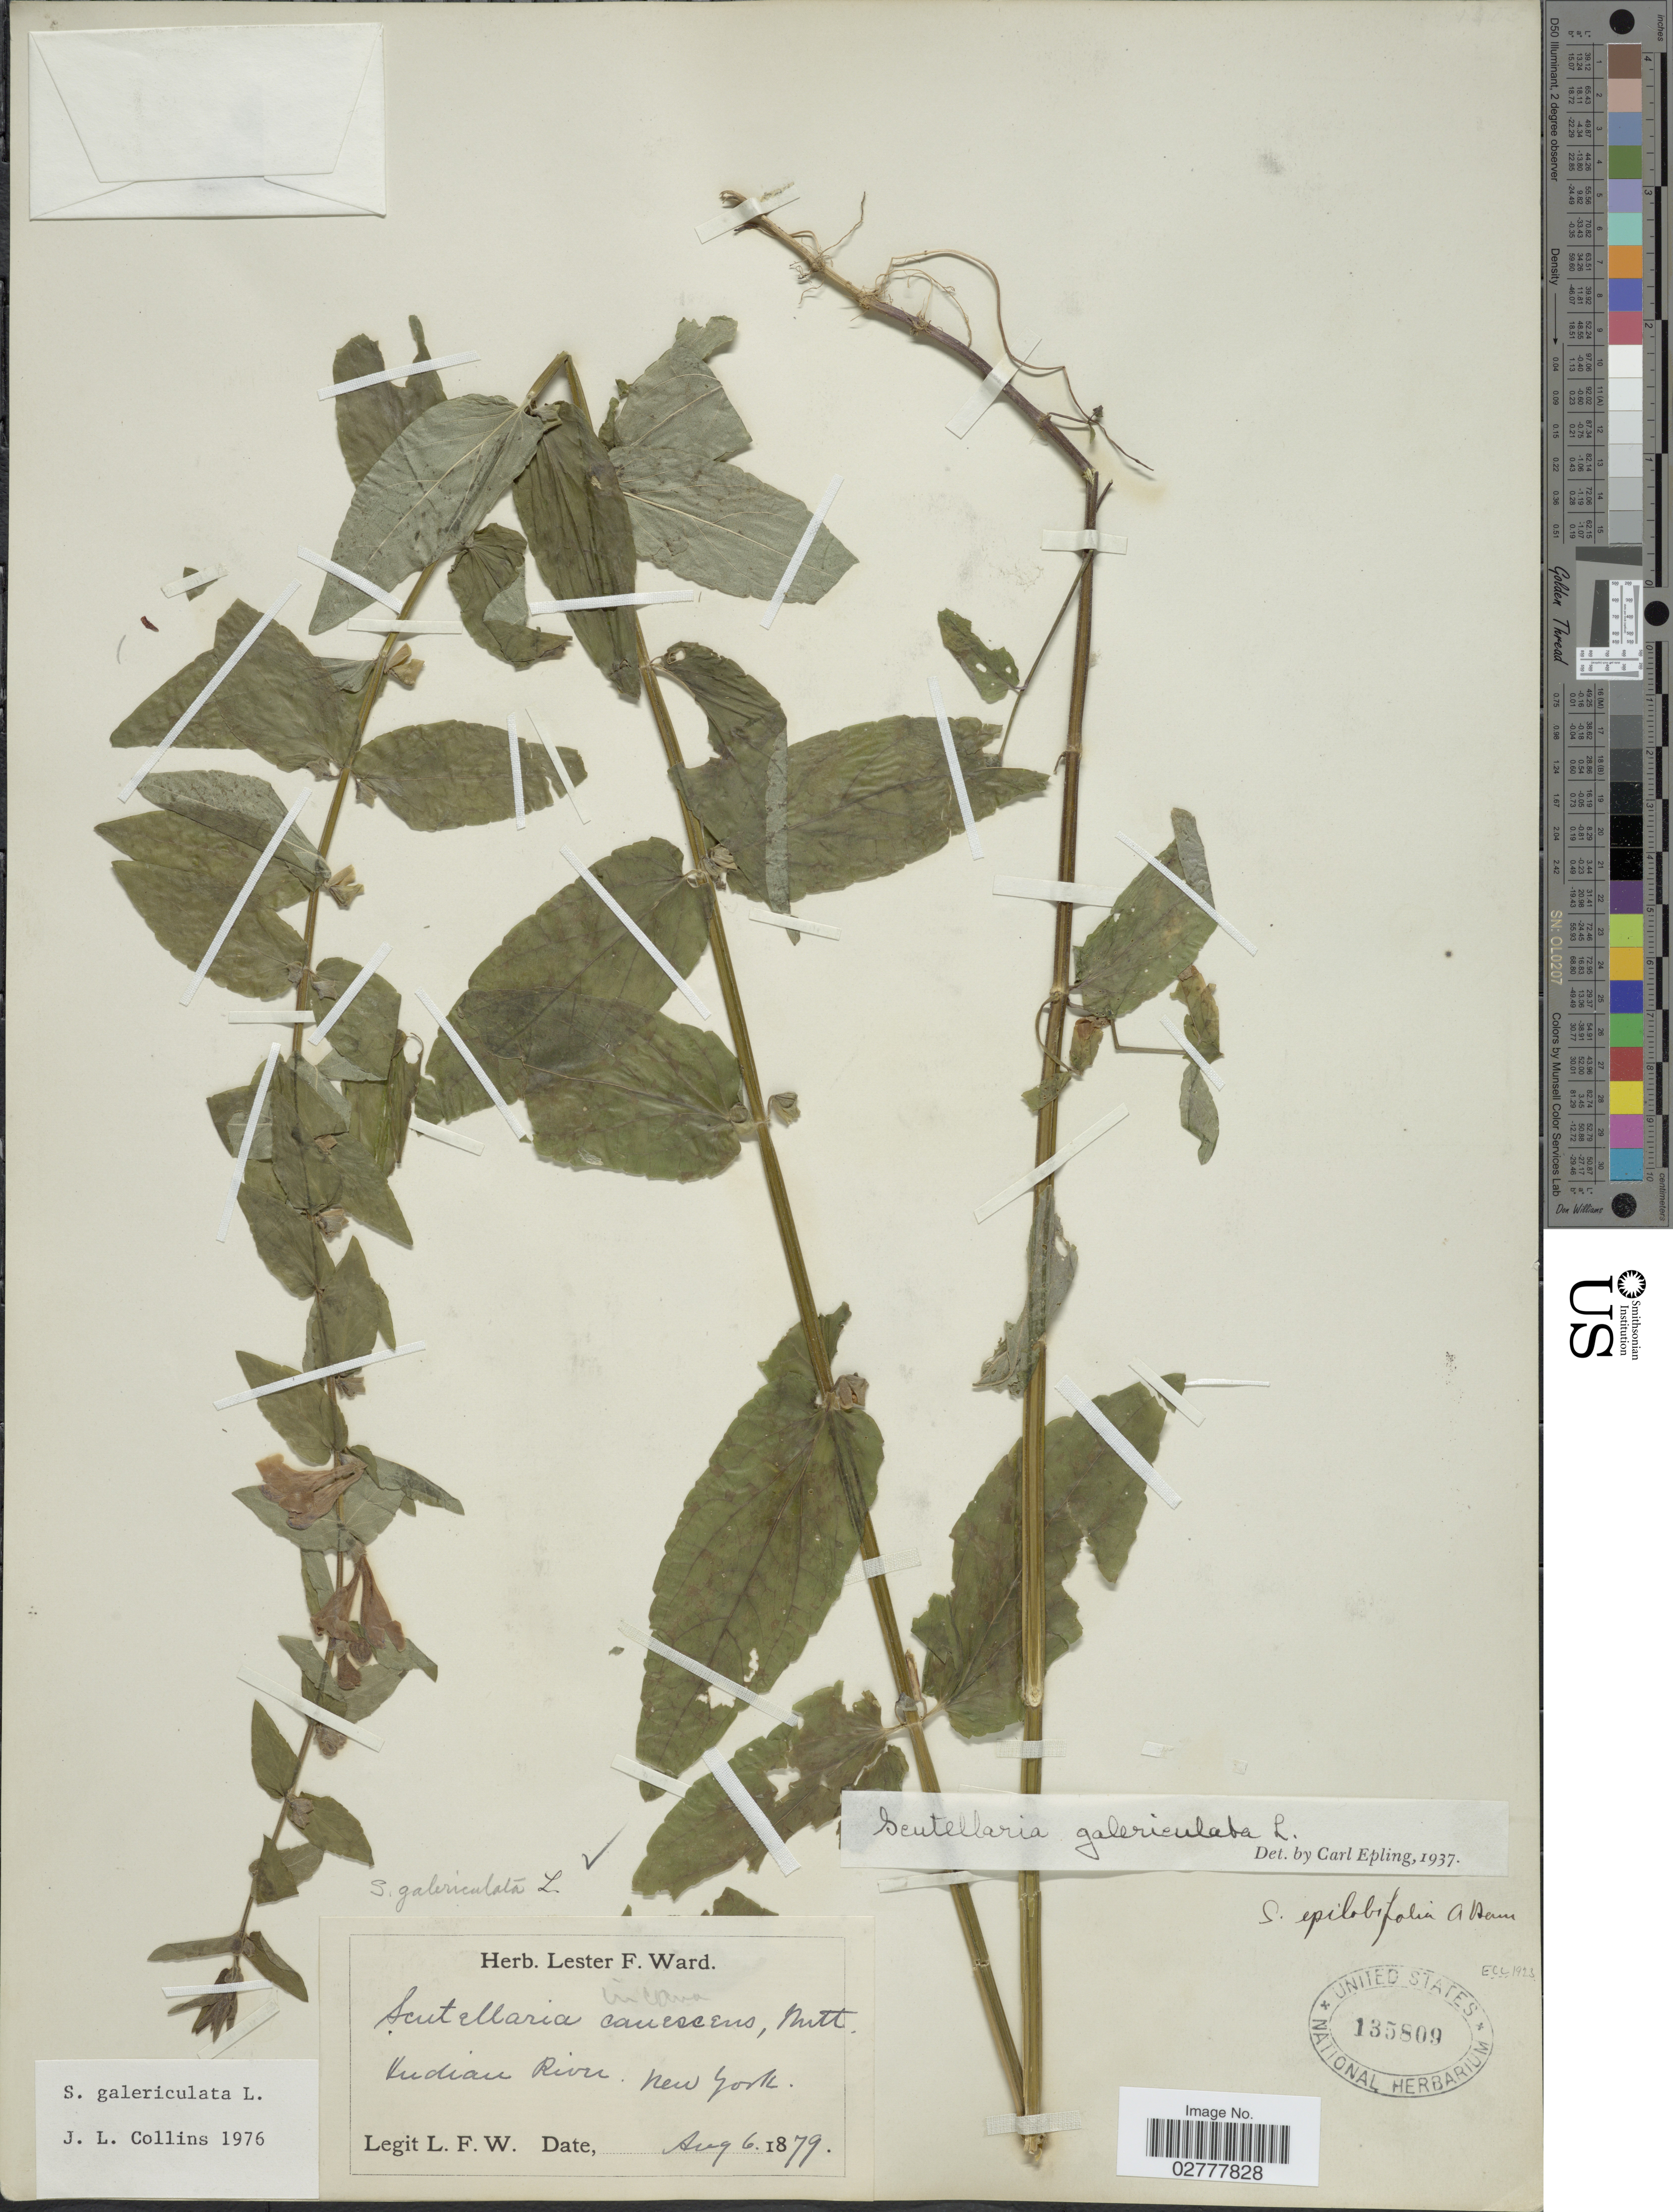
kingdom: Plantae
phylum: Tracheophyta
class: Magnoliopsida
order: Lamiales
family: Lamiaceae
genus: Scutellaria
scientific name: Scutellaria galericulata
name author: L.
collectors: L. F. Ward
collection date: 1879-08-06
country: United States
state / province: New York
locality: Indian River.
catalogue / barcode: US 135809